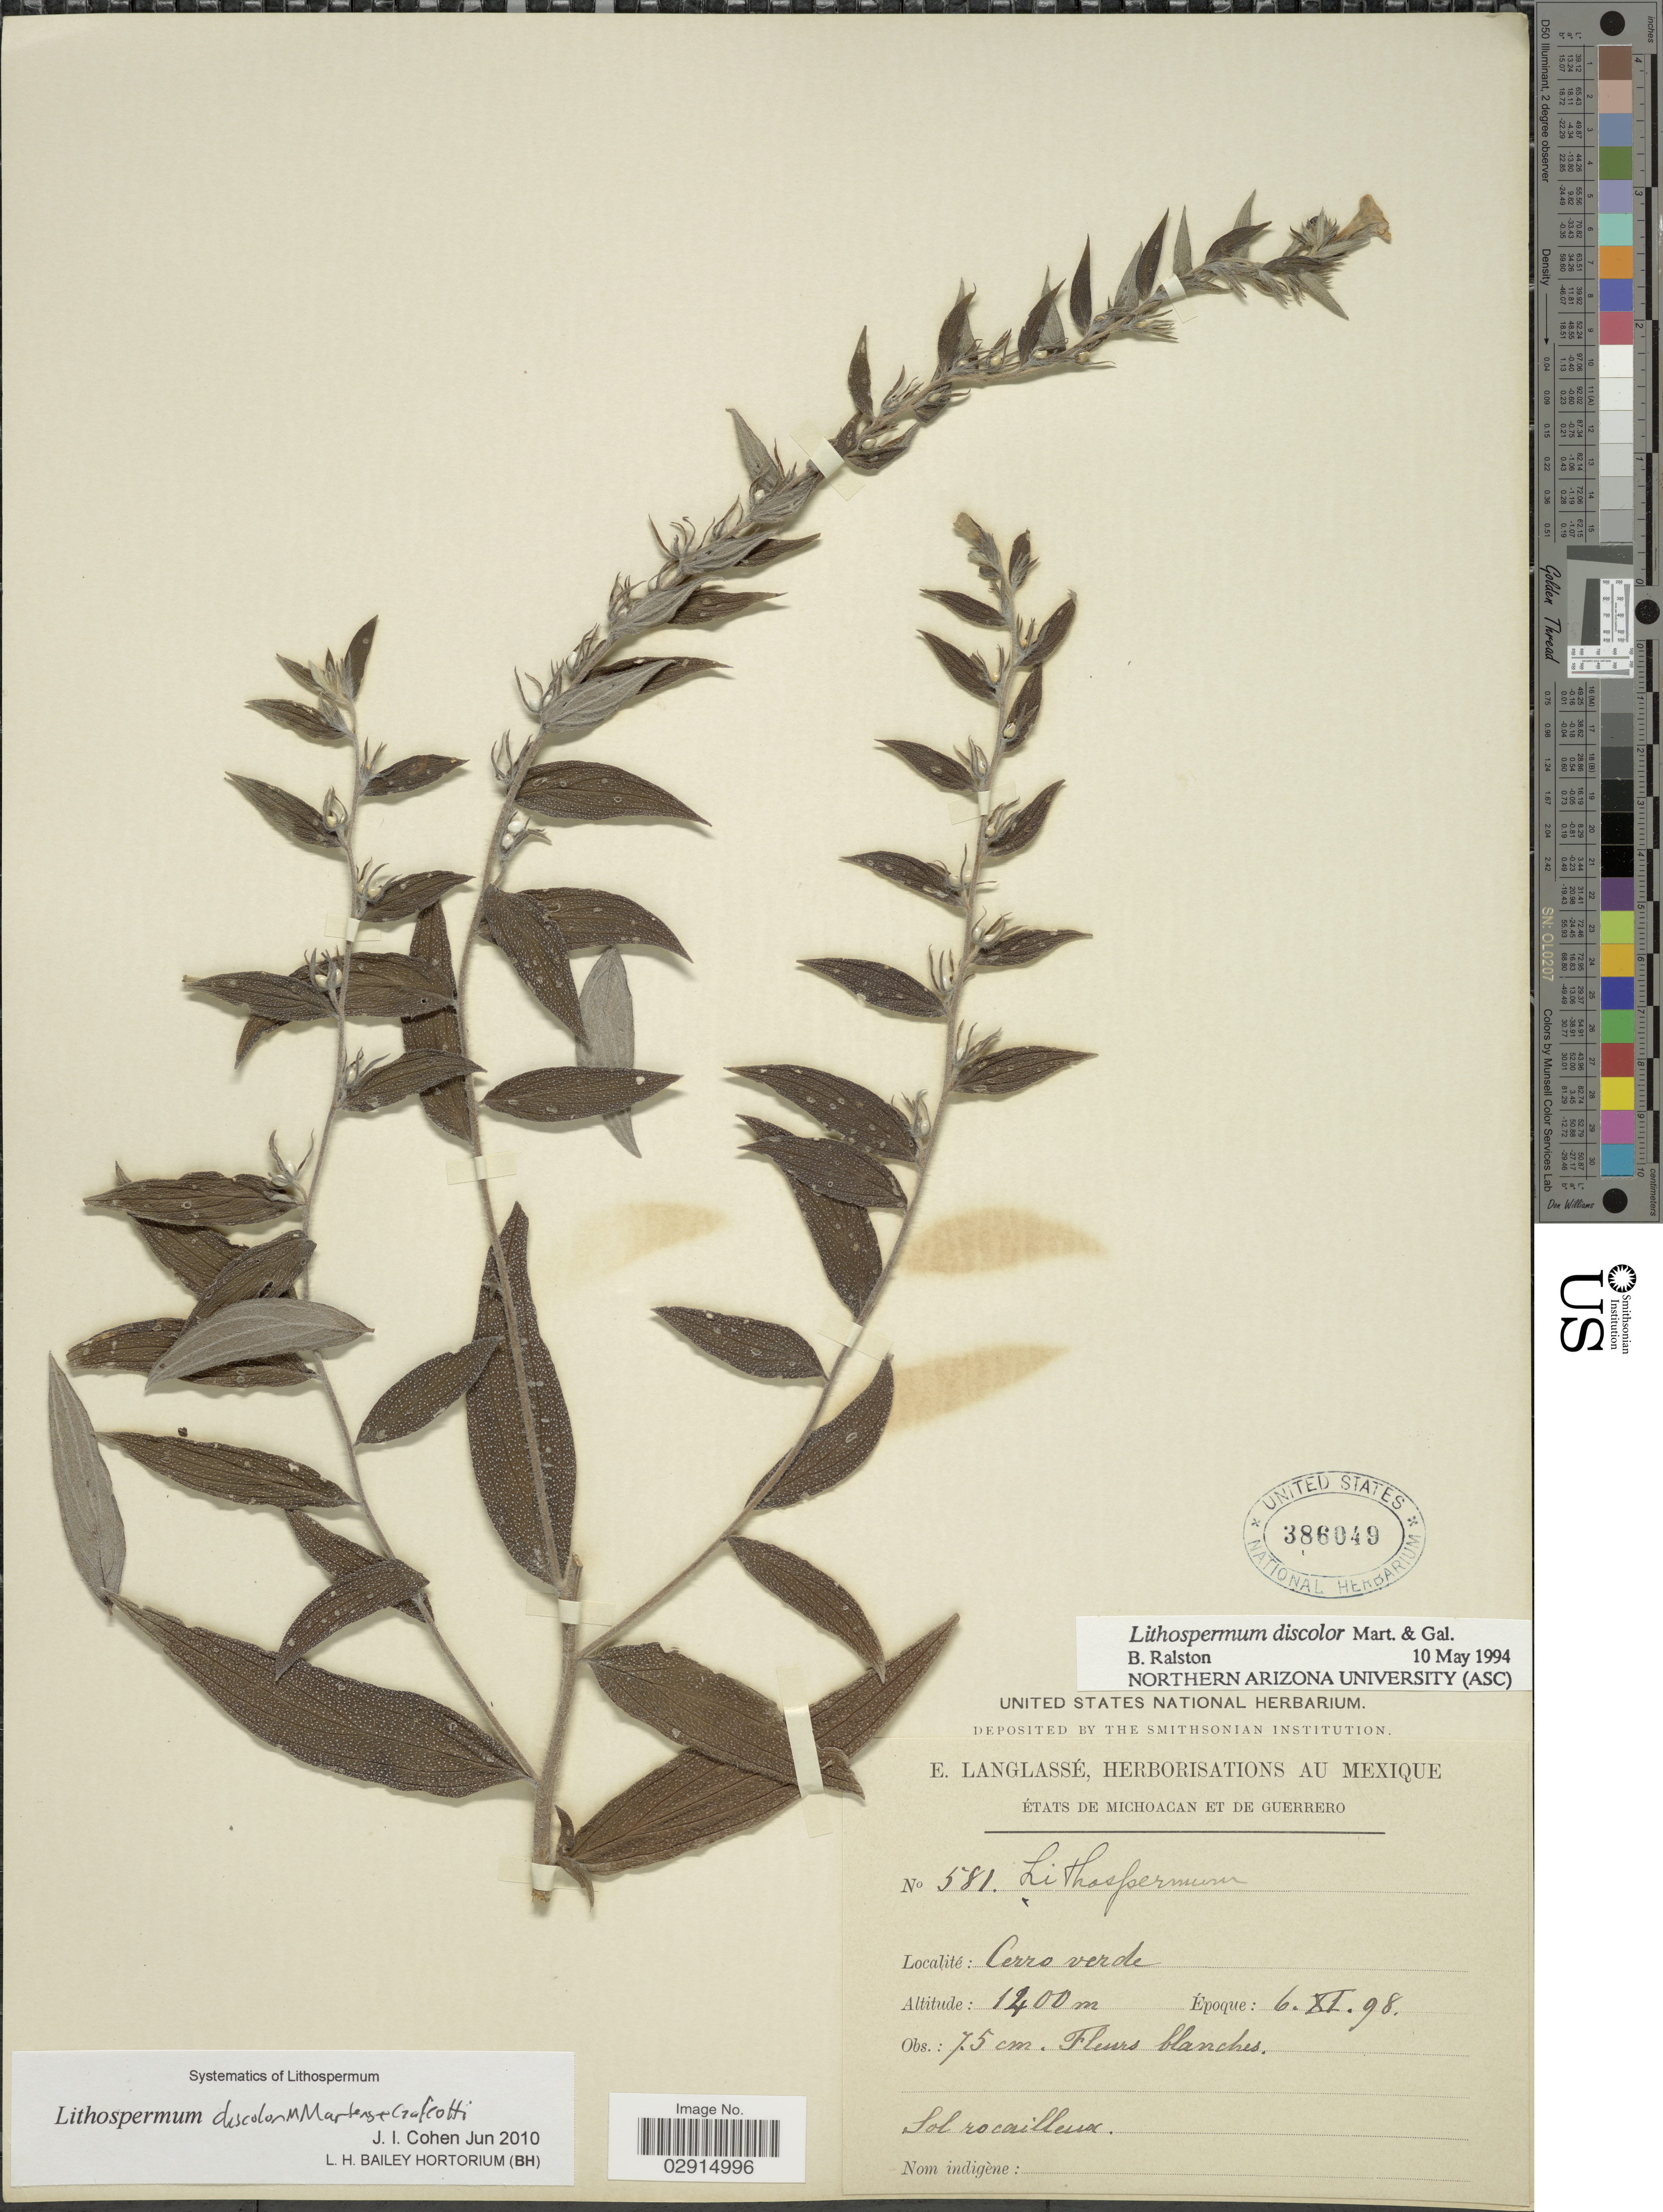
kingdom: Plantae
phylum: Tracheophyta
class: Magnoliopsida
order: Boraginales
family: Boraginaceae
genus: Lithospermum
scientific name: Lithospermum discolor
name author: M. Martens & Galeotti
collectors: E. Langlassé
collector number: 581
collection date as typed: Transcribed d/m/y: 6/11/98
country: Mexico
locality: Cerro Verde. États de Michoacan et de Guerrero. Mexico.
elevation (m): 1400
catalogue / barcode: US 386049